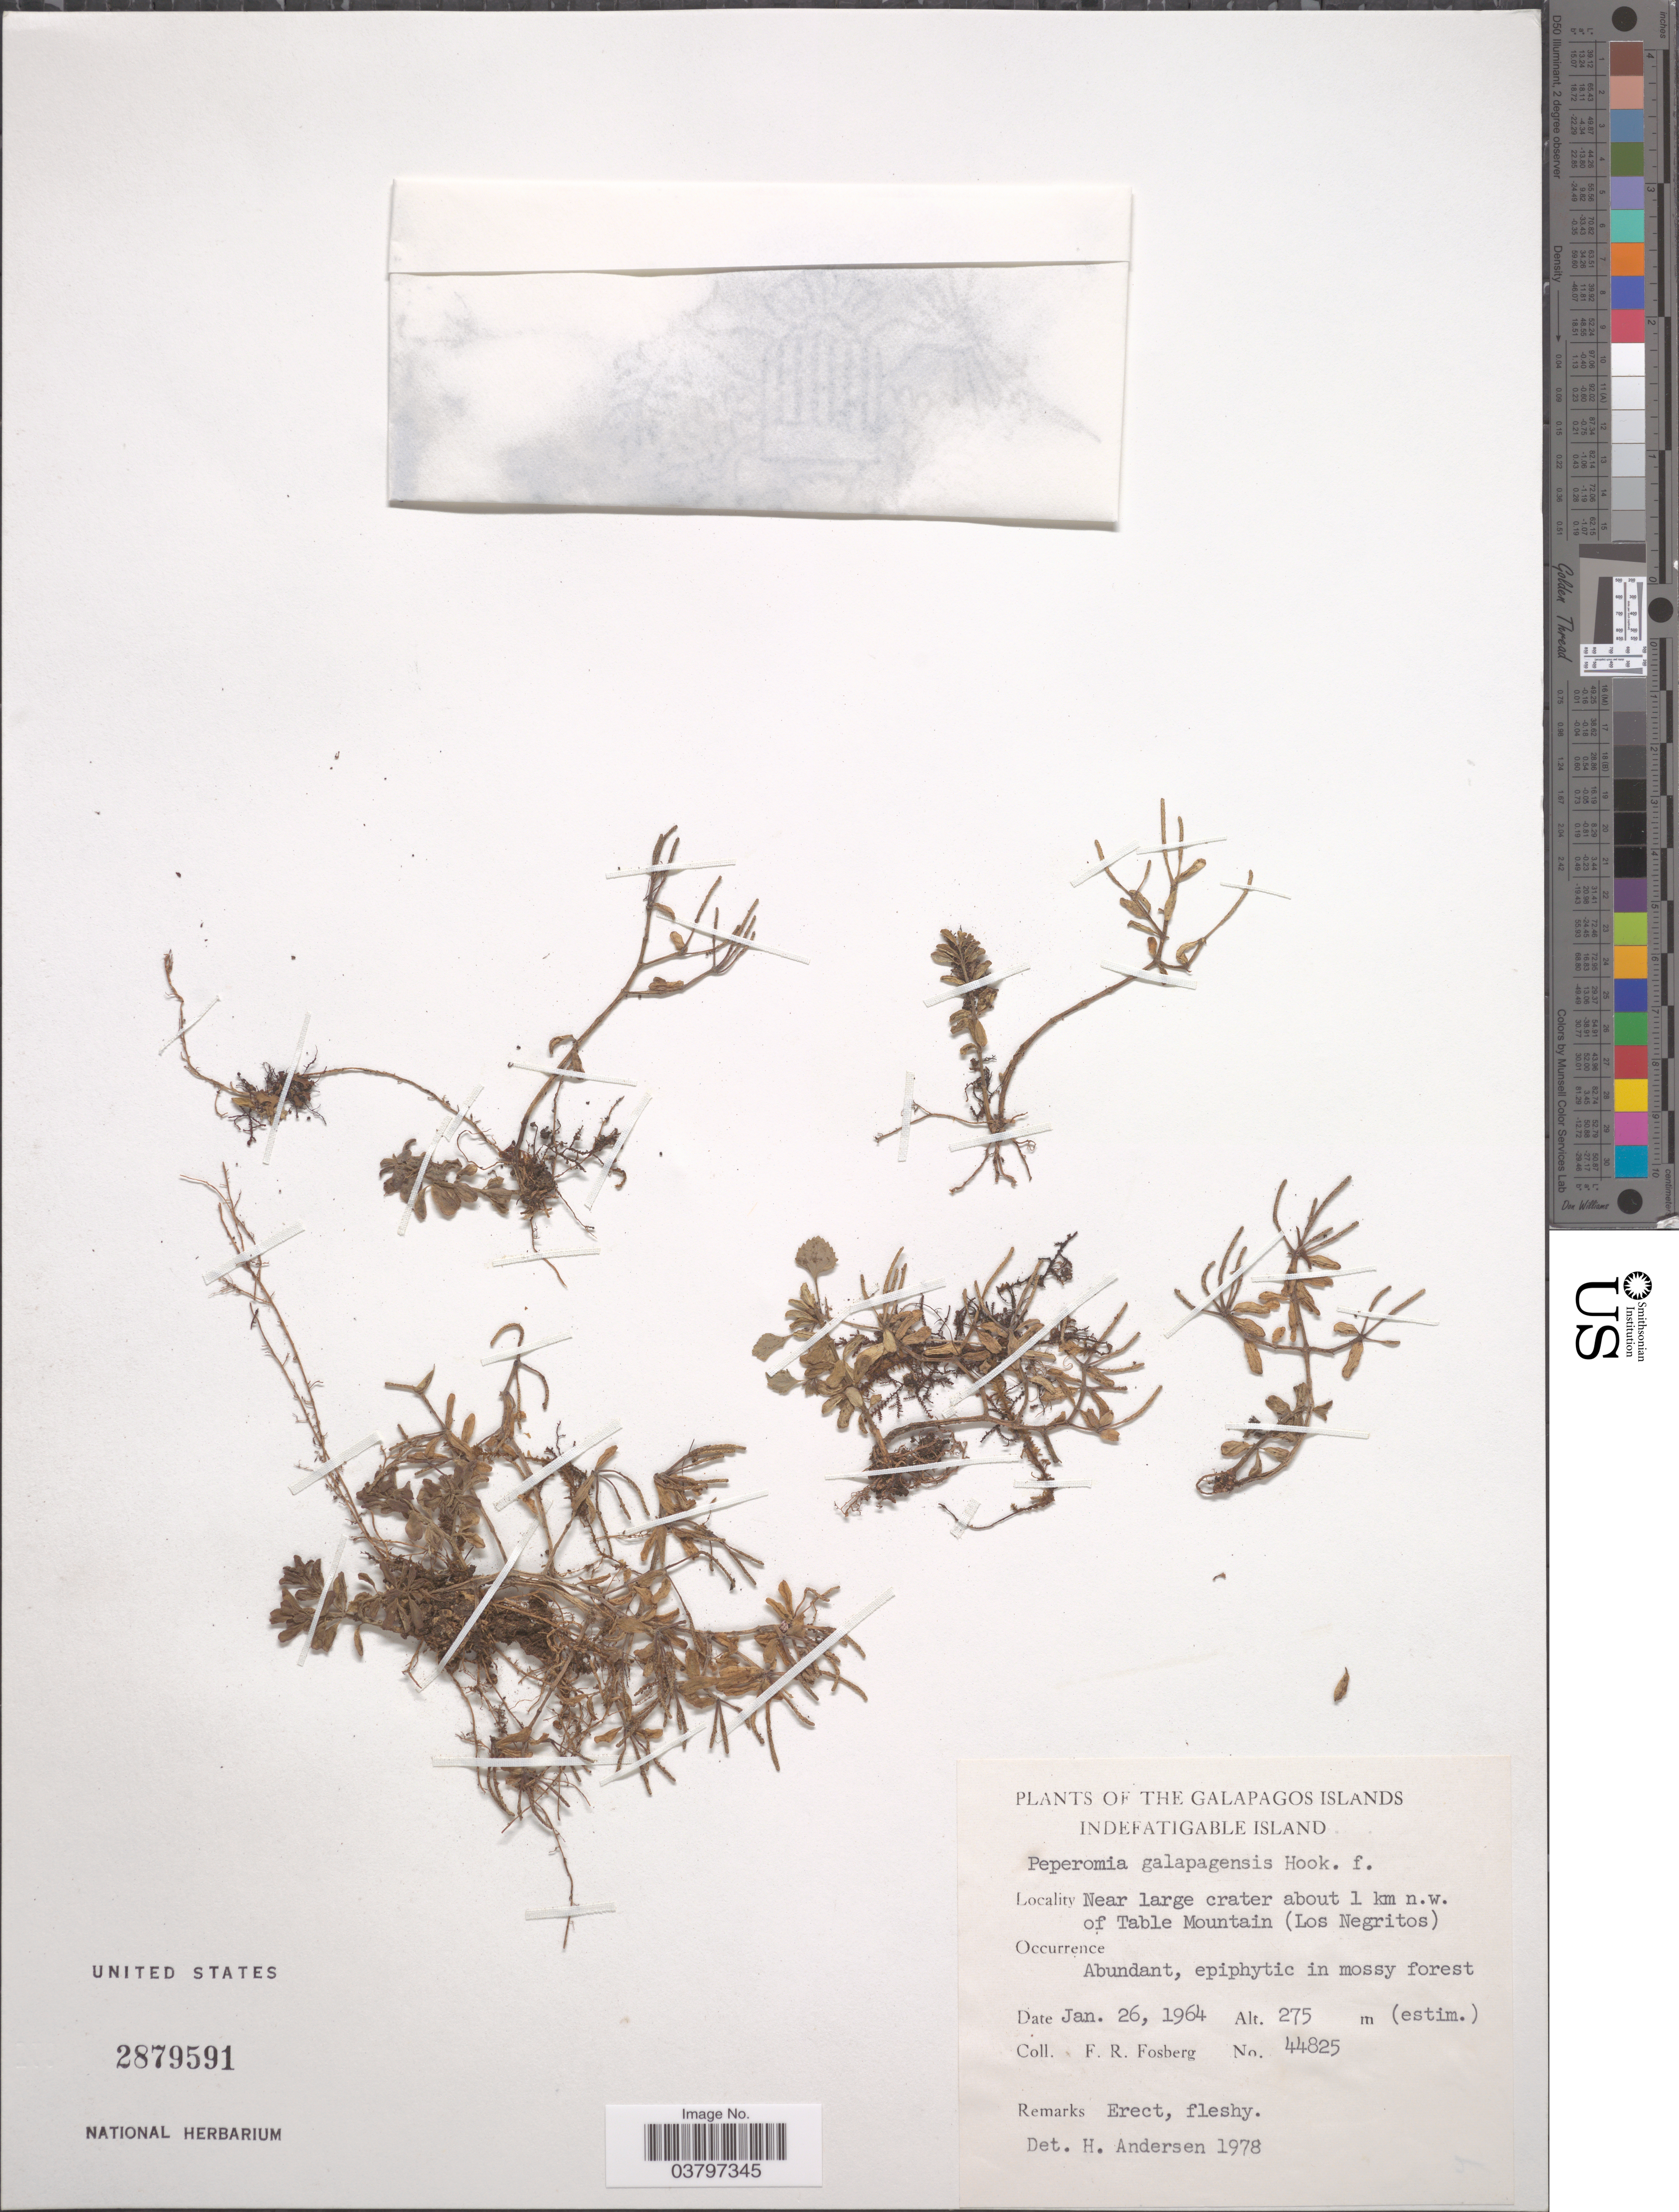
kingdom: Plantae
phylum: Tracheophyta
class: Magnoliopsida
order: Piperales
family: Piperaceae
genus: Peperomia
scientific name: Peperomia galapagensis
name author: Hook. f. ex Miq.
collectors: F. R. Fosberg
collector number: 44825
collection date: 1964-01-26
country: Ecuador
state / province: Colón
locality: The Galapagos Islands. Indefatigable Island. Near large crater about 1 km n.w. of Table Mountain (Los Negritos).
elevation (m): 275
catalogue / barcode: US 2879591